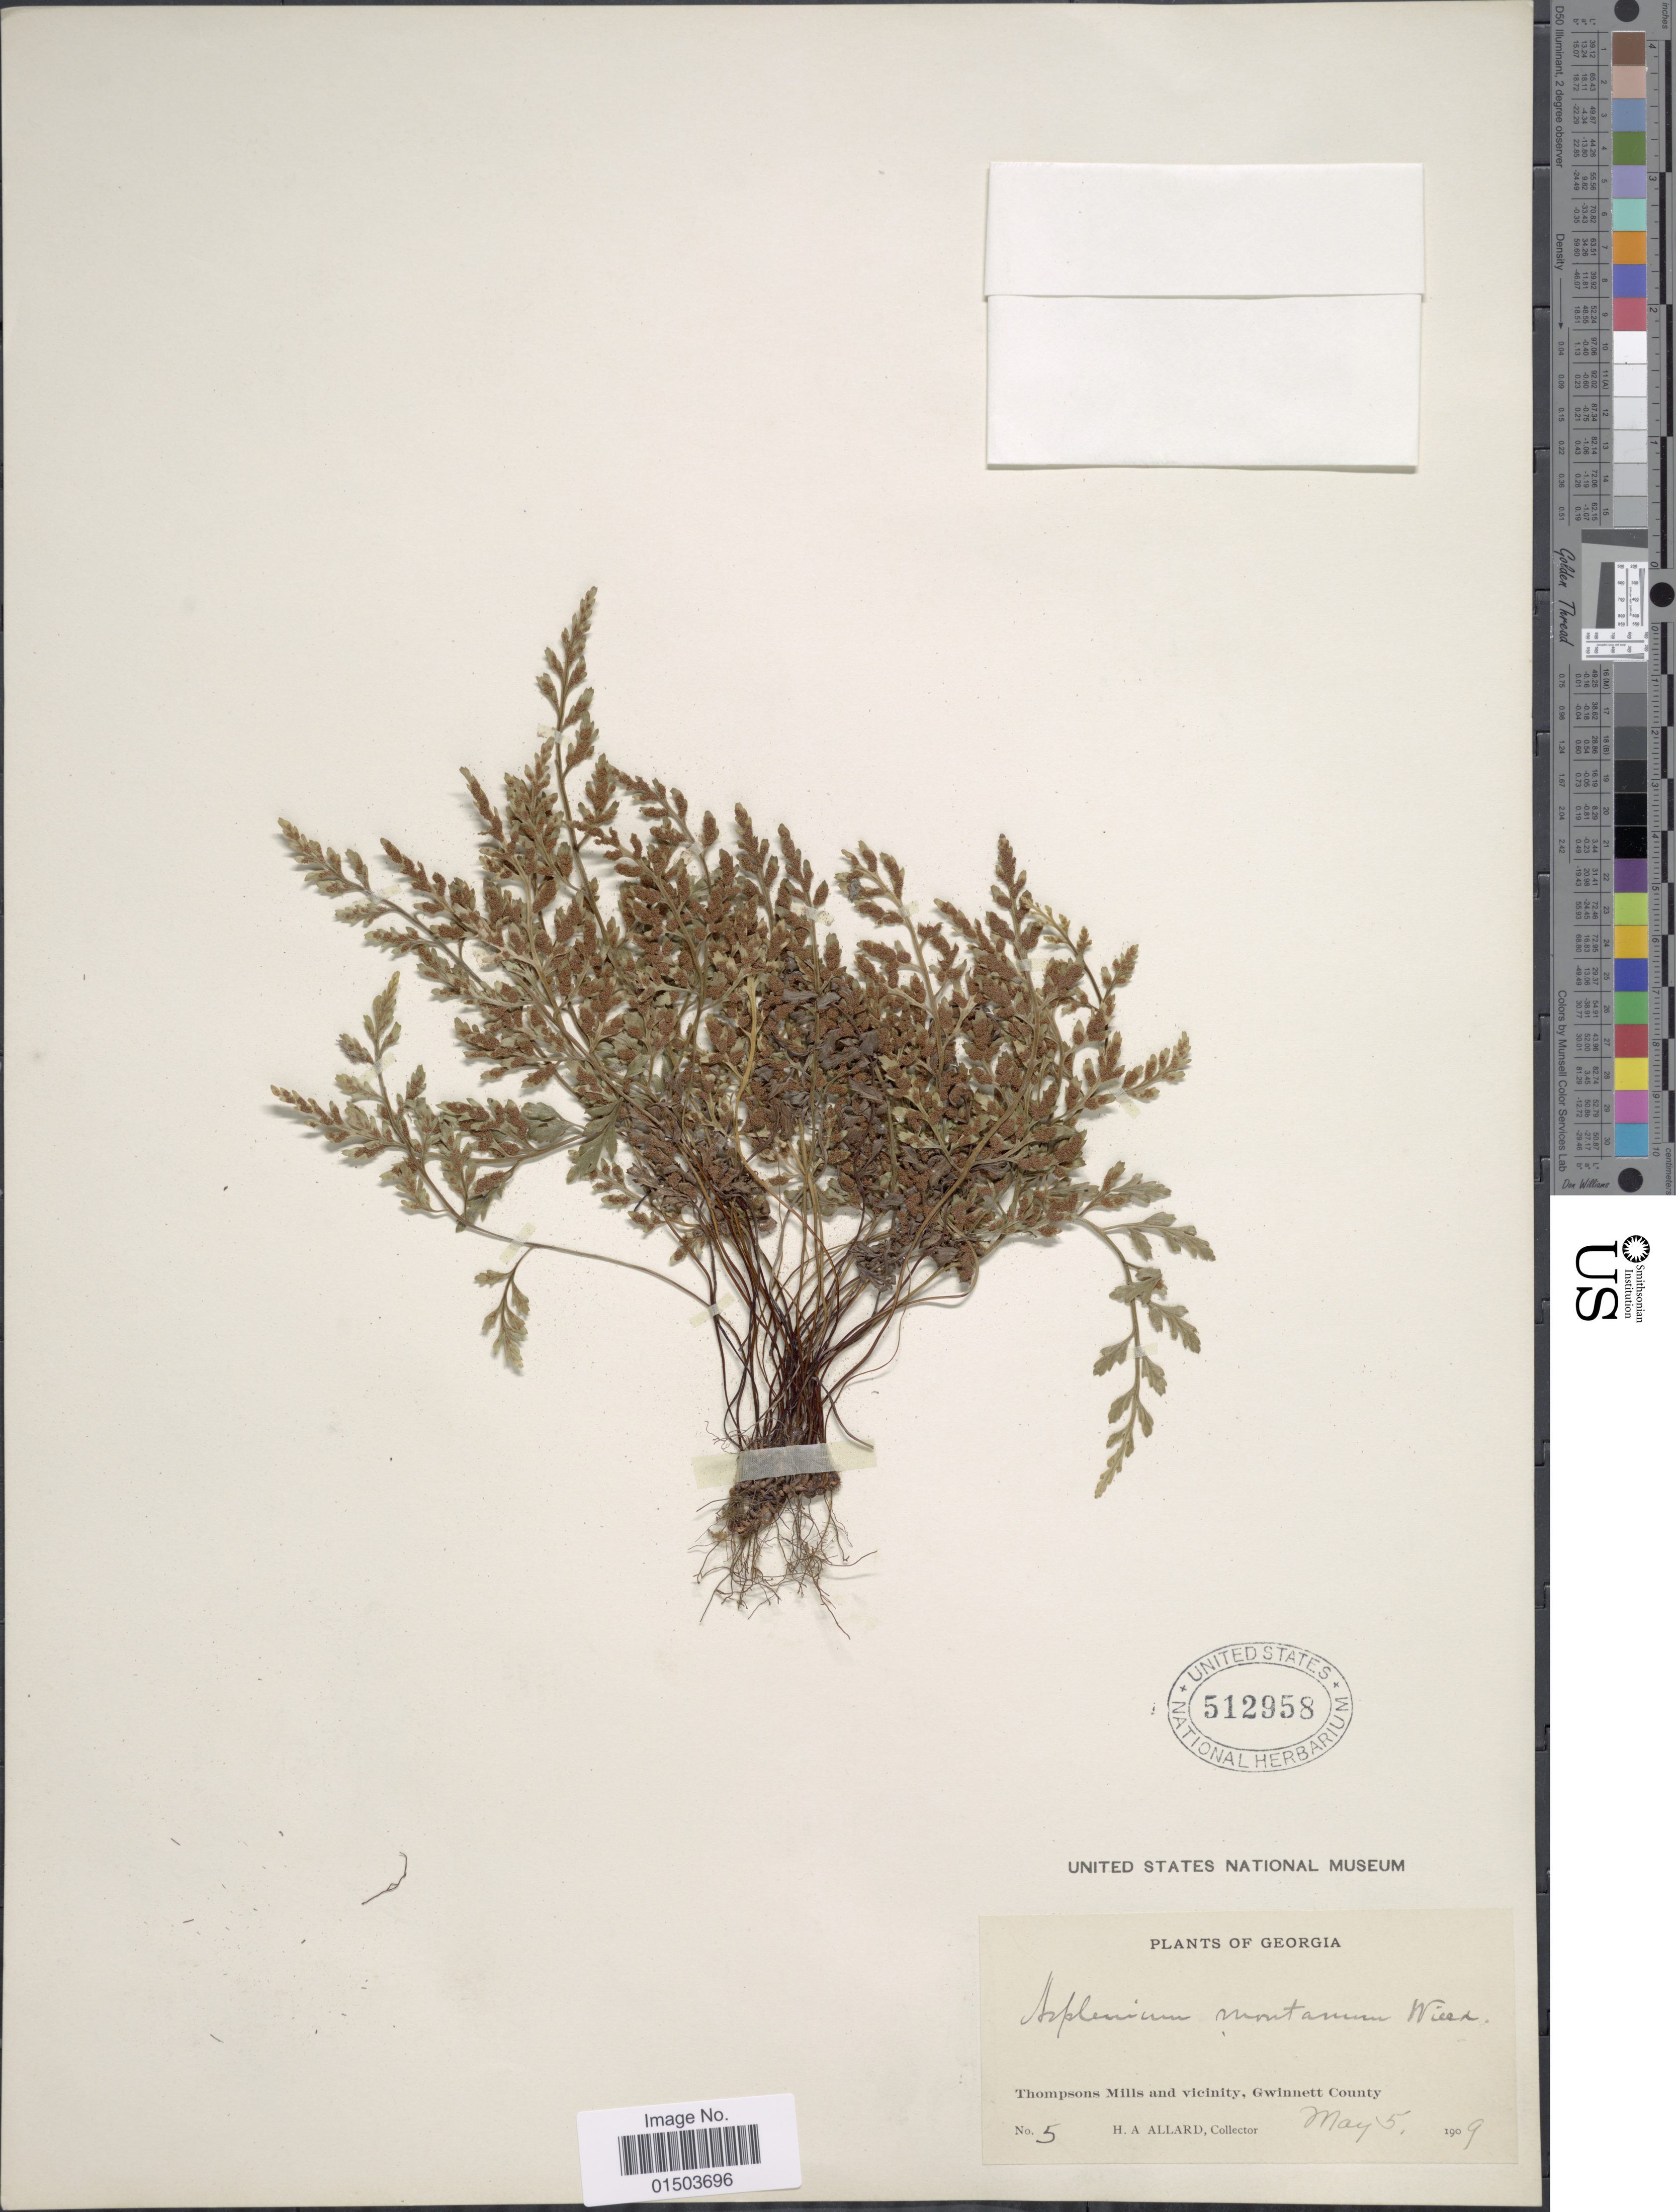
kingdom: Plantae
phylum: Tracheophyta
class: Polypodiopsida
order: Polypodiales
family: Aspleniaceae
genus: Asplenium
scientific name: Asplenium montanum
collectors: H. A. Allard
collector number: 5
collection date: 1909-05-05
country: United States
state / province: Georgia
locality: Thompsons Mills and vicinity, Gwinnett County.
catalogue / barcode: US 512958